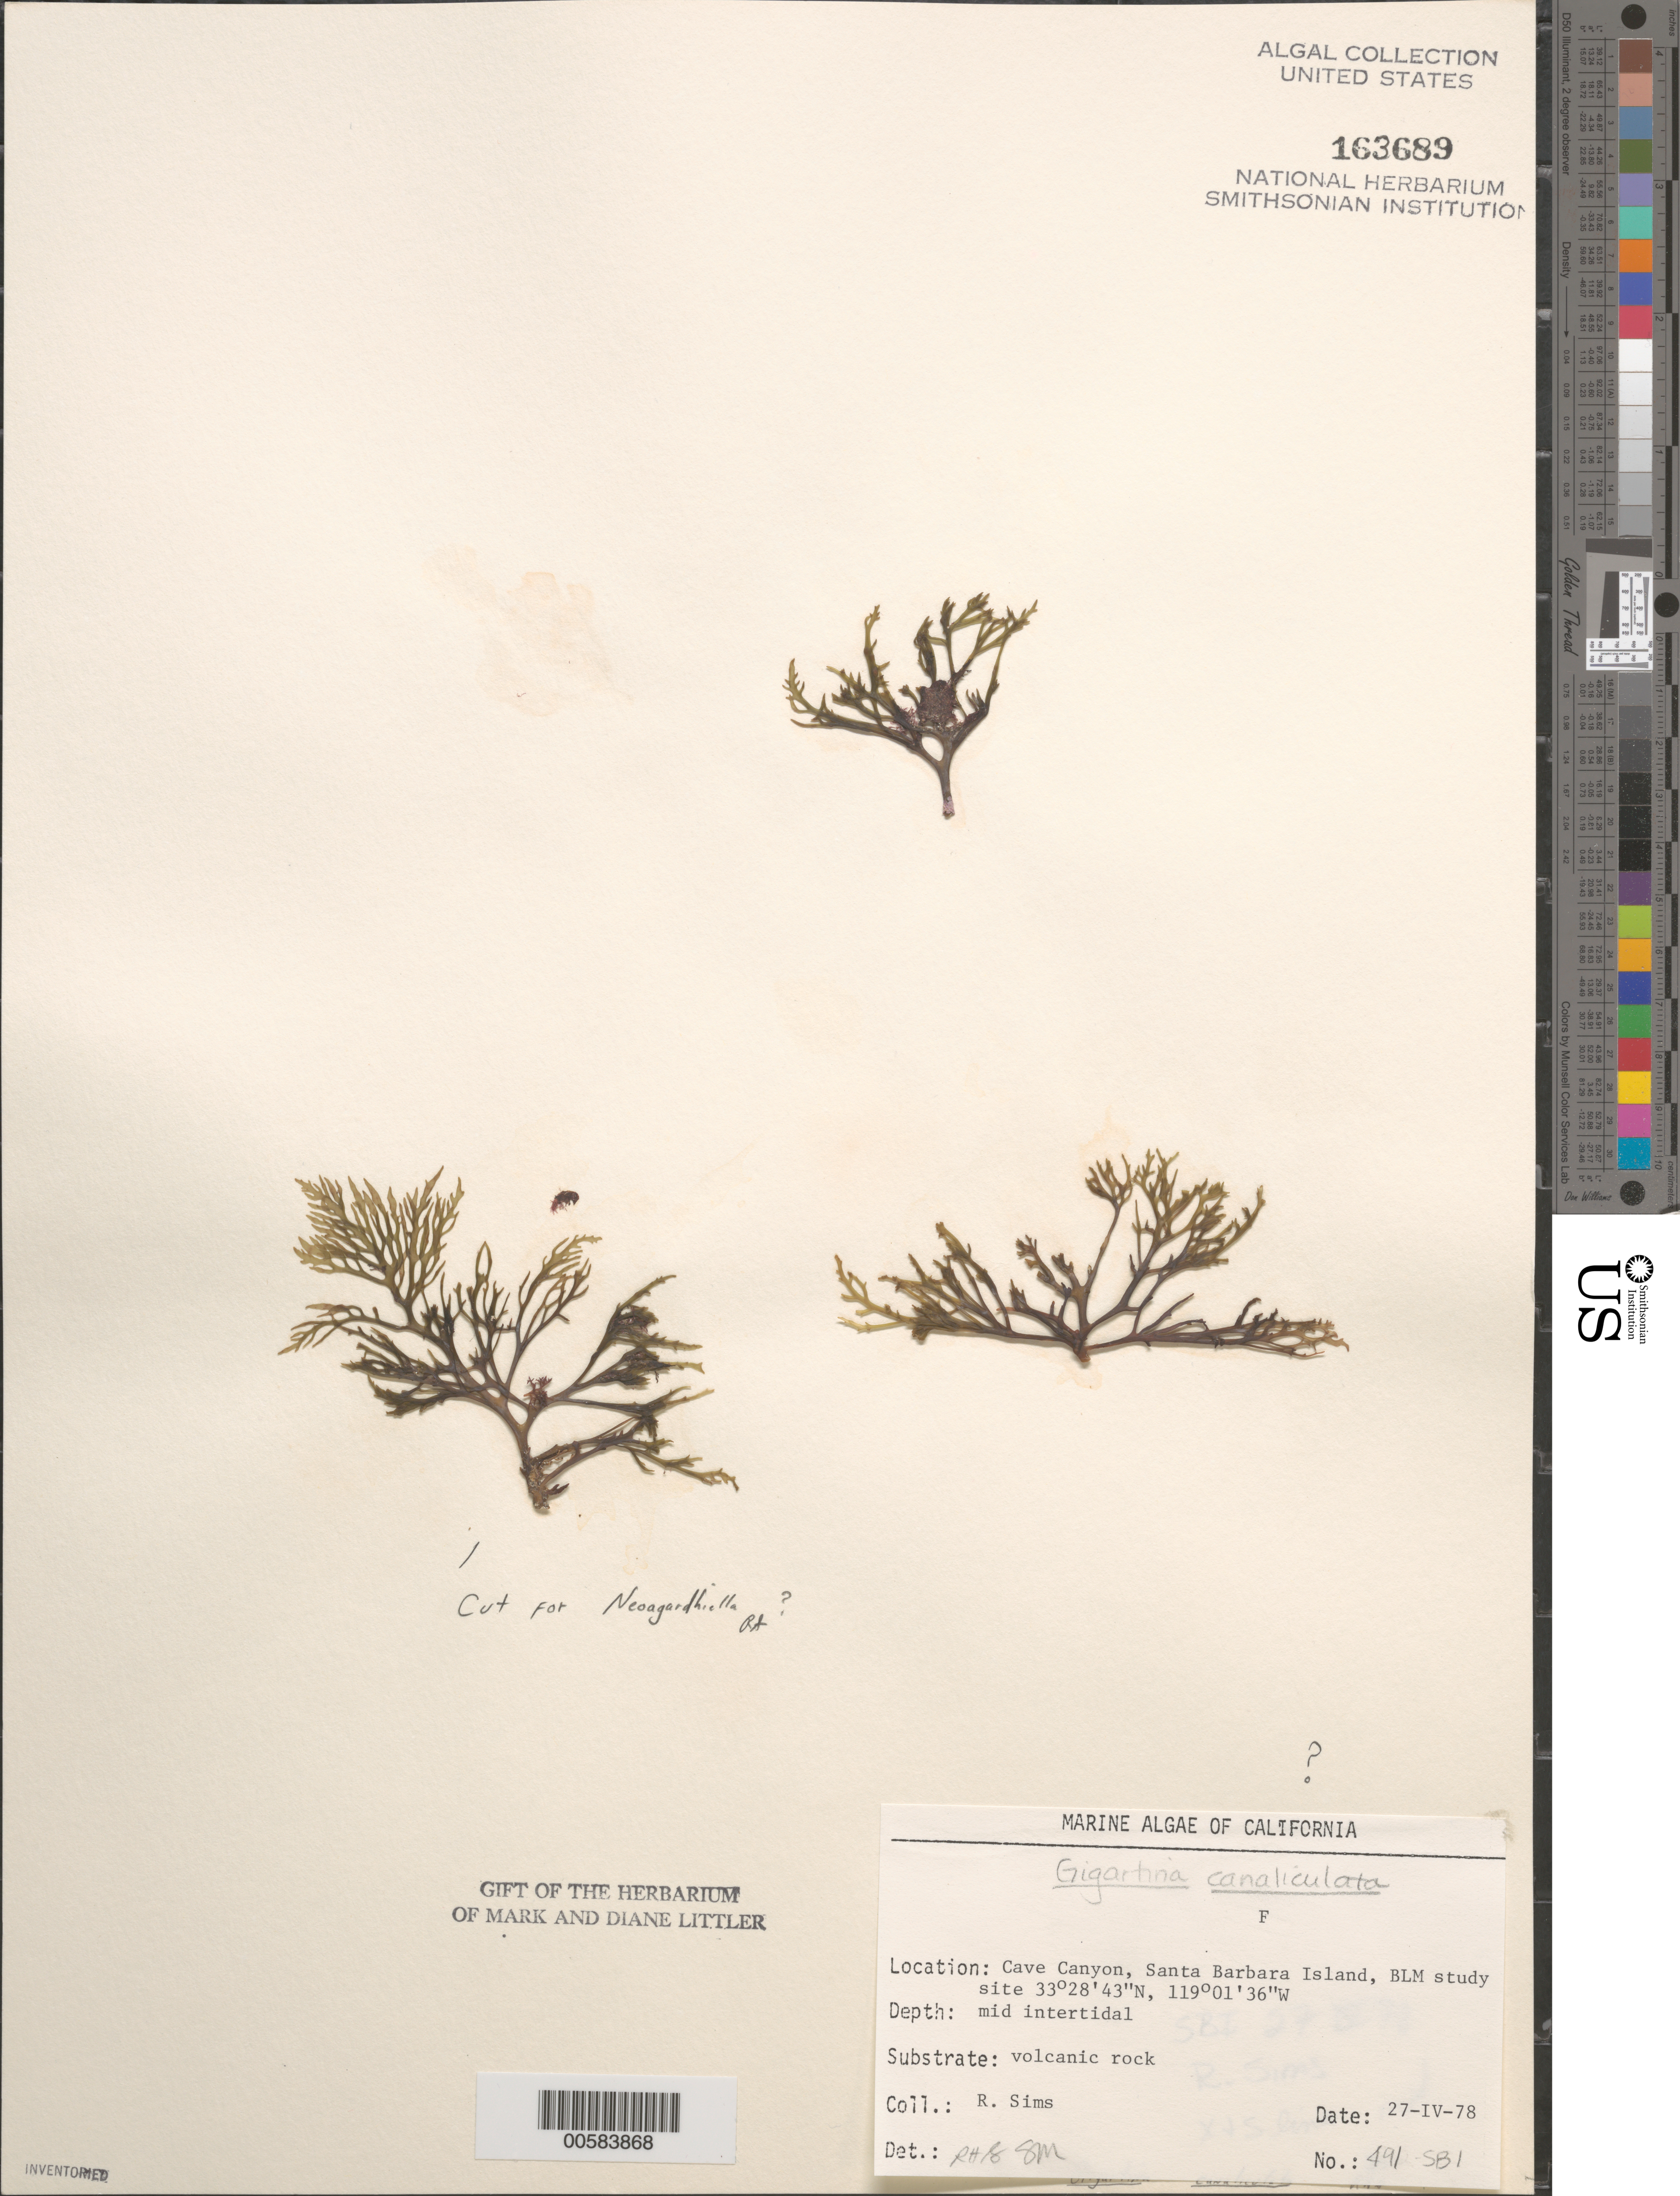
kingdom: Plantae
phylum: Rhodophyta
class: Florideophyceae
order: Gigartinales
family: Gigartinaceae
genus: Chondracanthus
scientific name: Chondracanthus canaliculatus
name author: (Harv.) Guiry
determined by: Algae name updating Project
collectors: R. H. Sims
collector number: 491-SBI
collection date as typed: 27 Apr 1978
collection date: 1978-04-27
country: United States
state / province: California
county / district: Santa Barbara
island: Santa Barbara Island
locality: Cave Canyon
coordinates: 33 28' 43" N, 119 01' 36" W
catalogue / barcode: US 163689